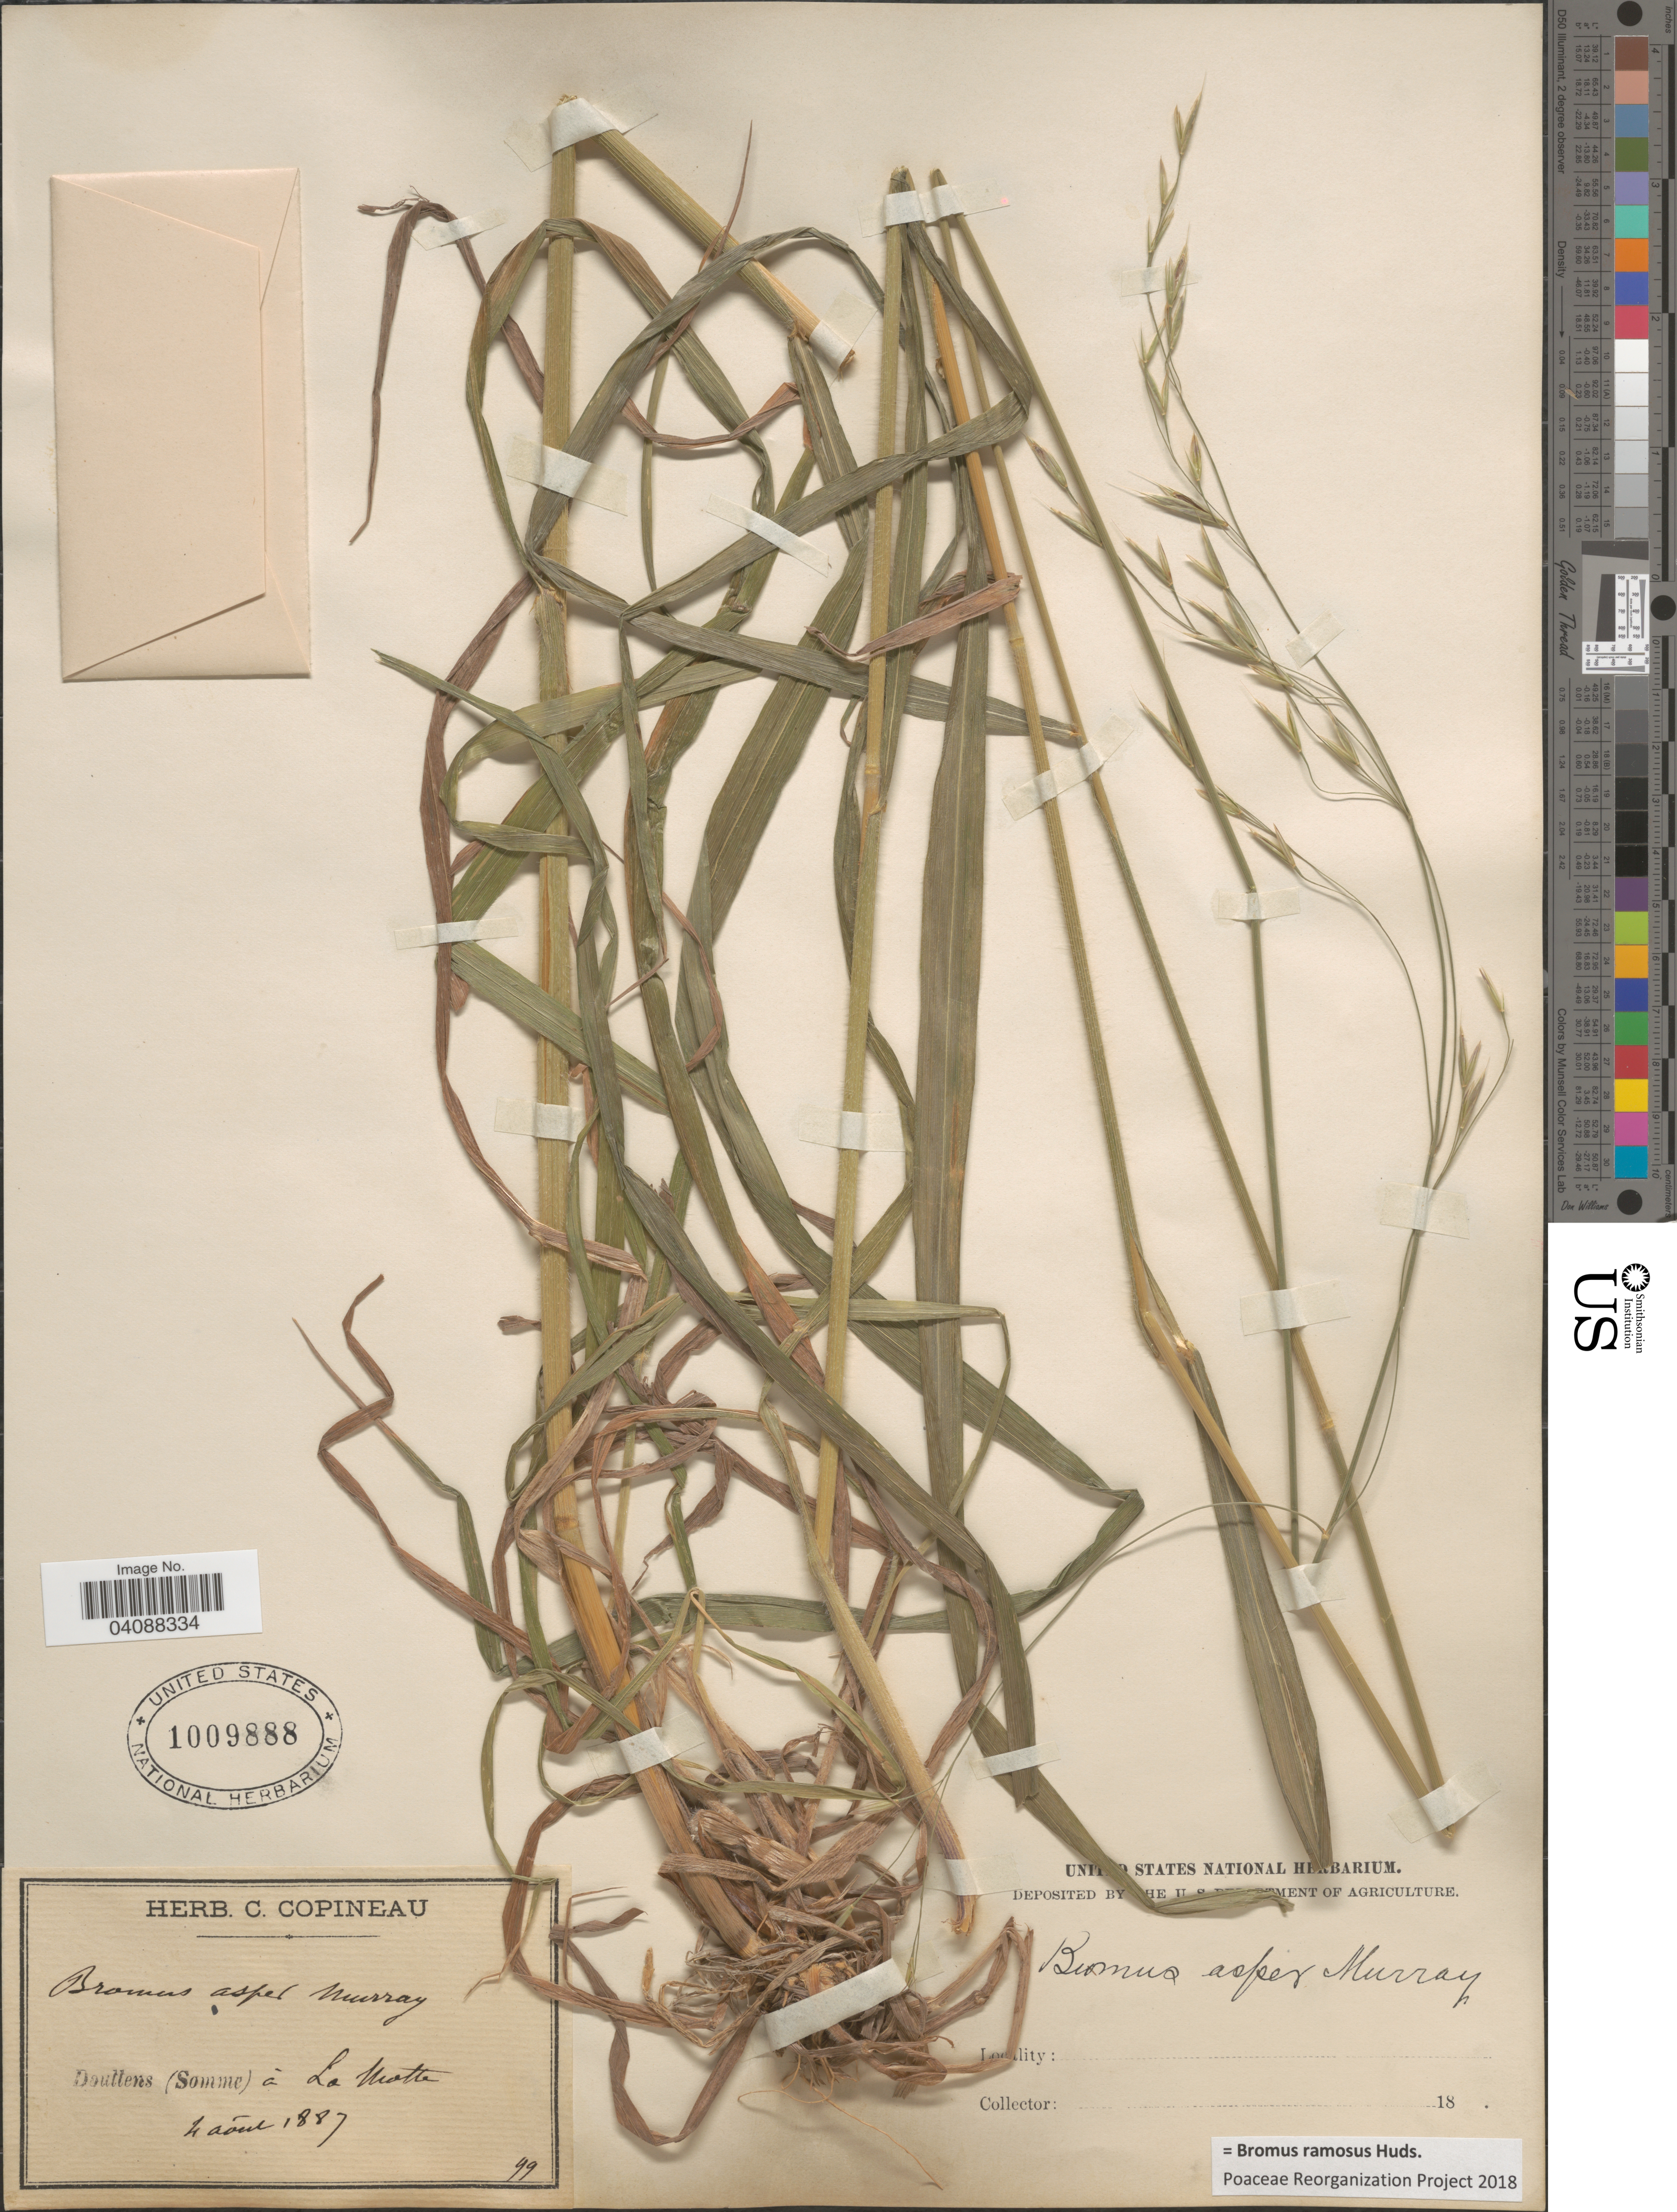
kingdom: Plantae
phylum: Tracheophyta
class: Liliopsida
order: Poales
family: Poaceae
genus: Bromus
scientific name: Bromus ramosus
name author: Huds.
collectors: ex herb. C. Copineau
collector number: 99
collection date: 1887-08-04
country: France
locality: Doullens (Somme) à La Motte.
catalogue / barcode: US 1009888